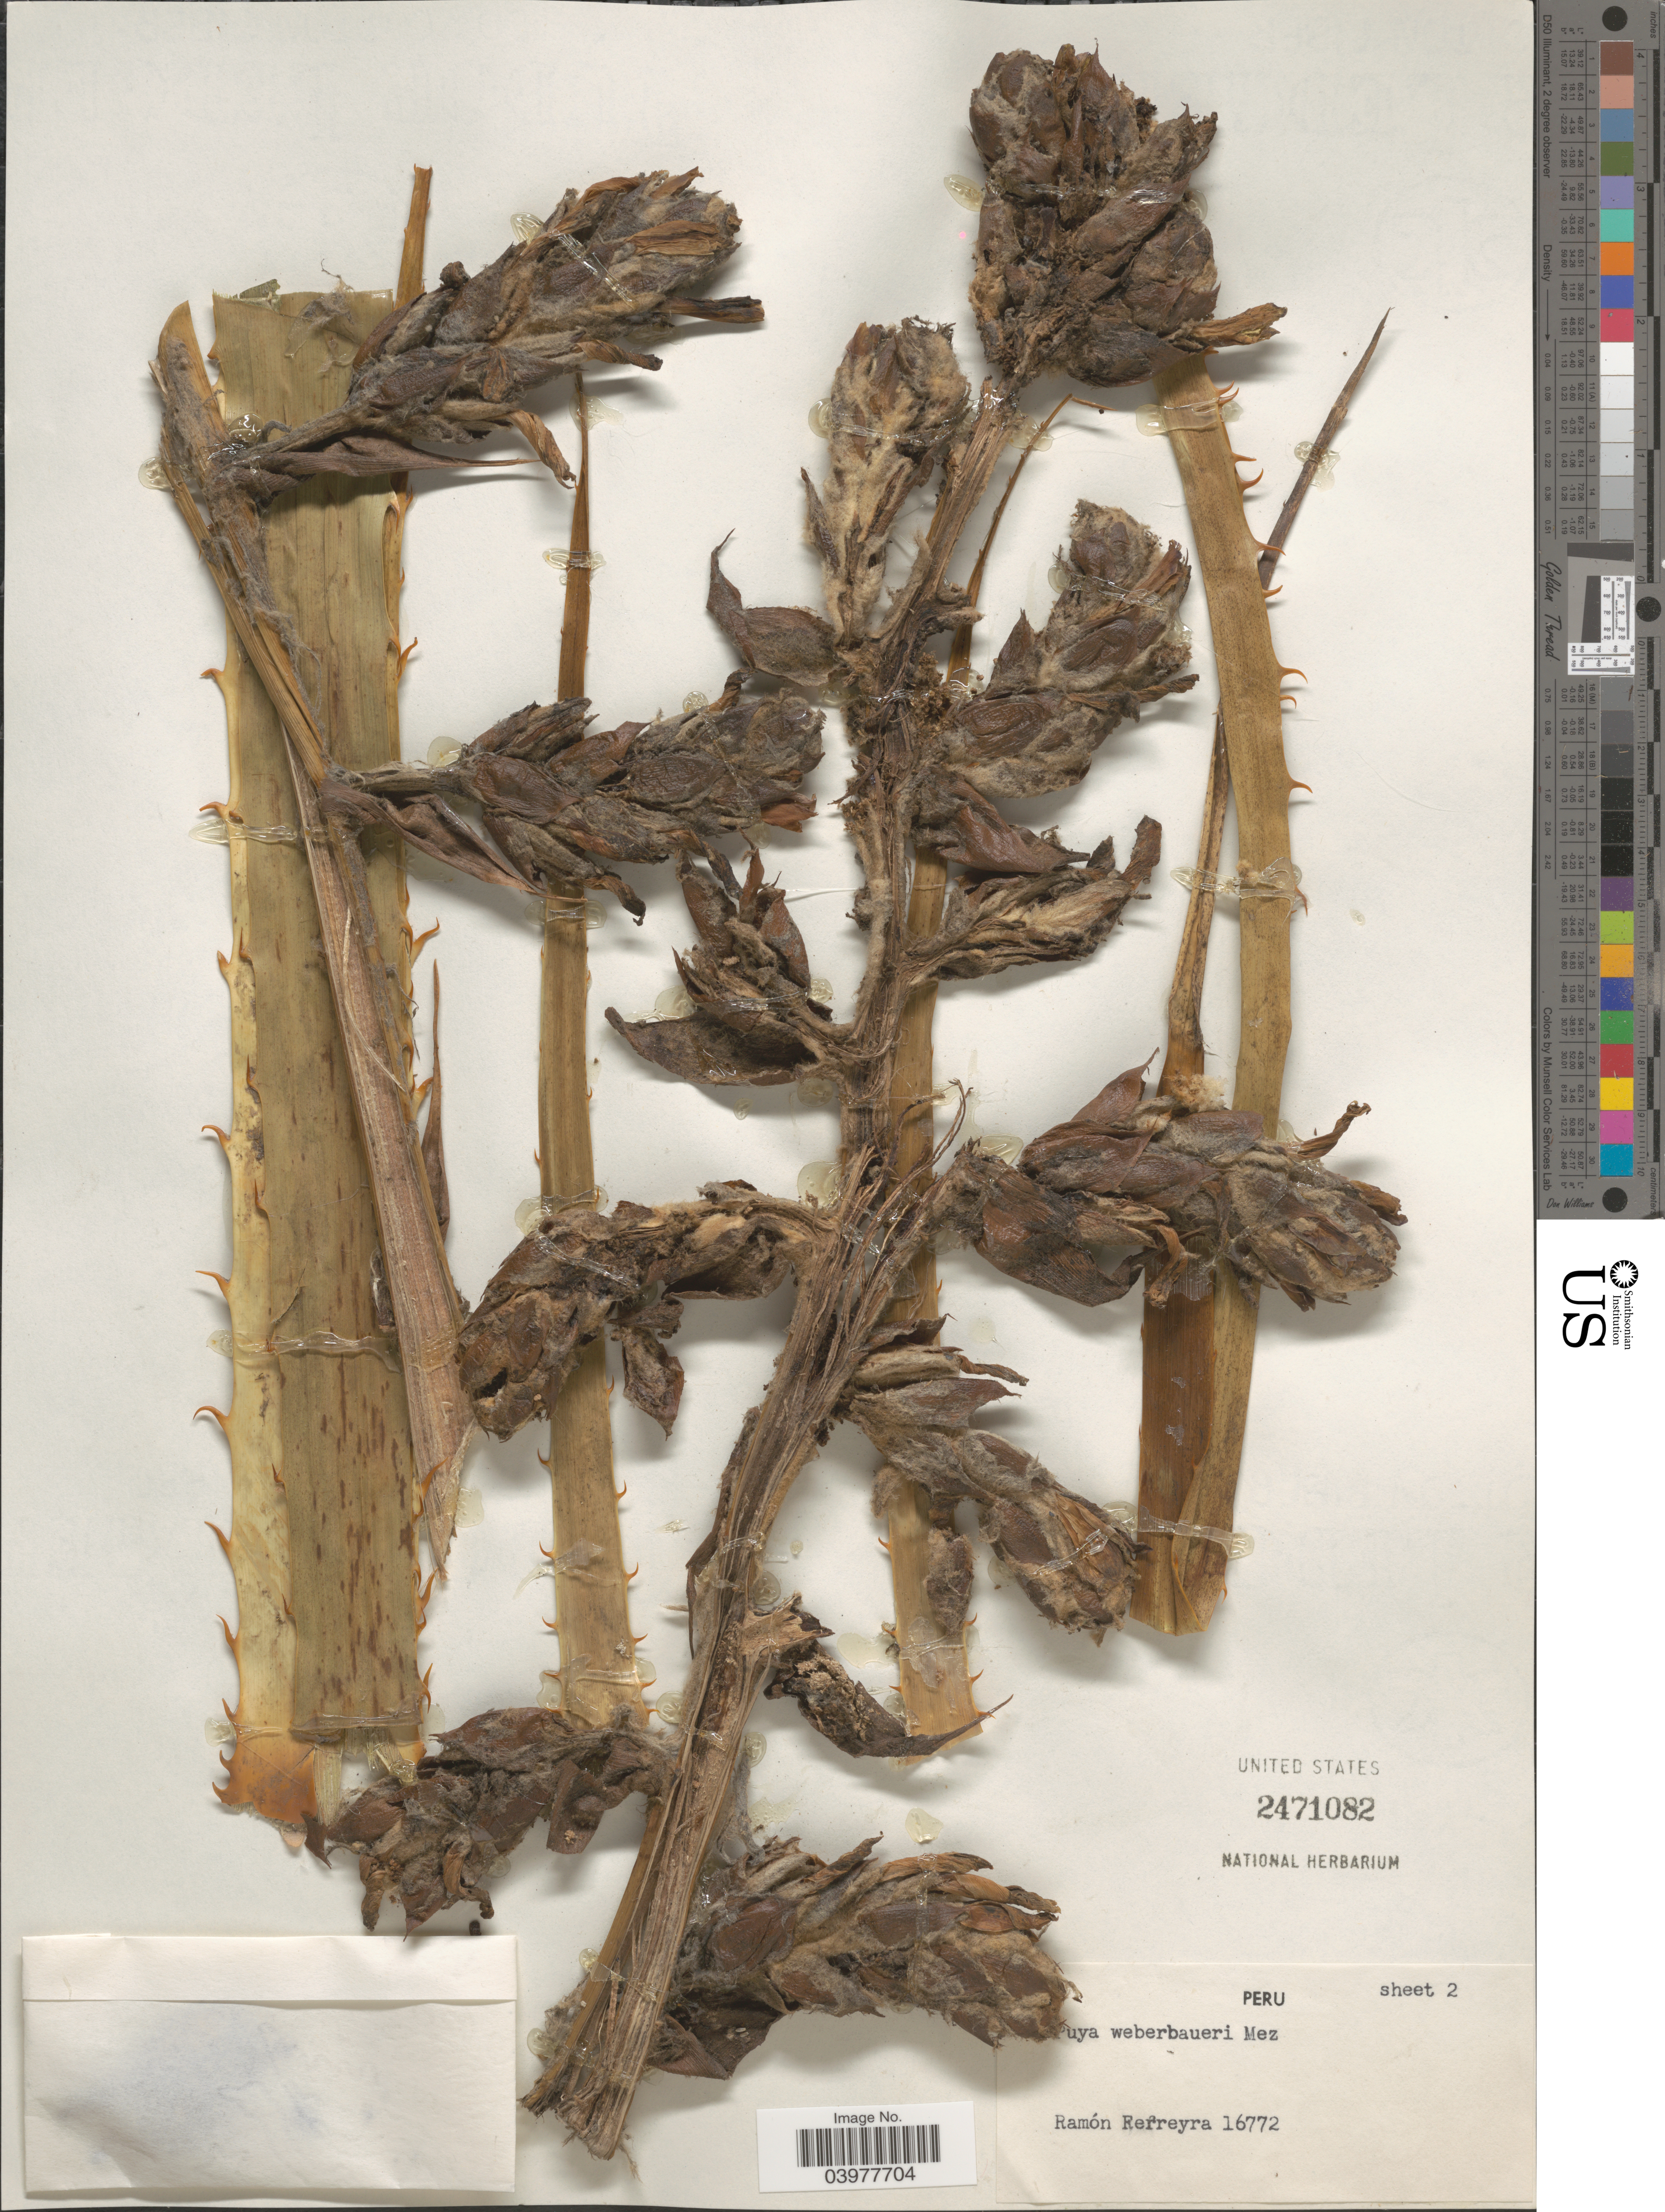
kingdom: Plantae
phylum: Tracheophyta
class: Liliopsida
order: Poales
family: Bromeliaceae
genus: Puya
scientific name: Puya weberbaueri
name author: Mez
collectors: R. A. Ferreyra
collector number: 16772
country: Peru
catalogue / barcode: US 2471082